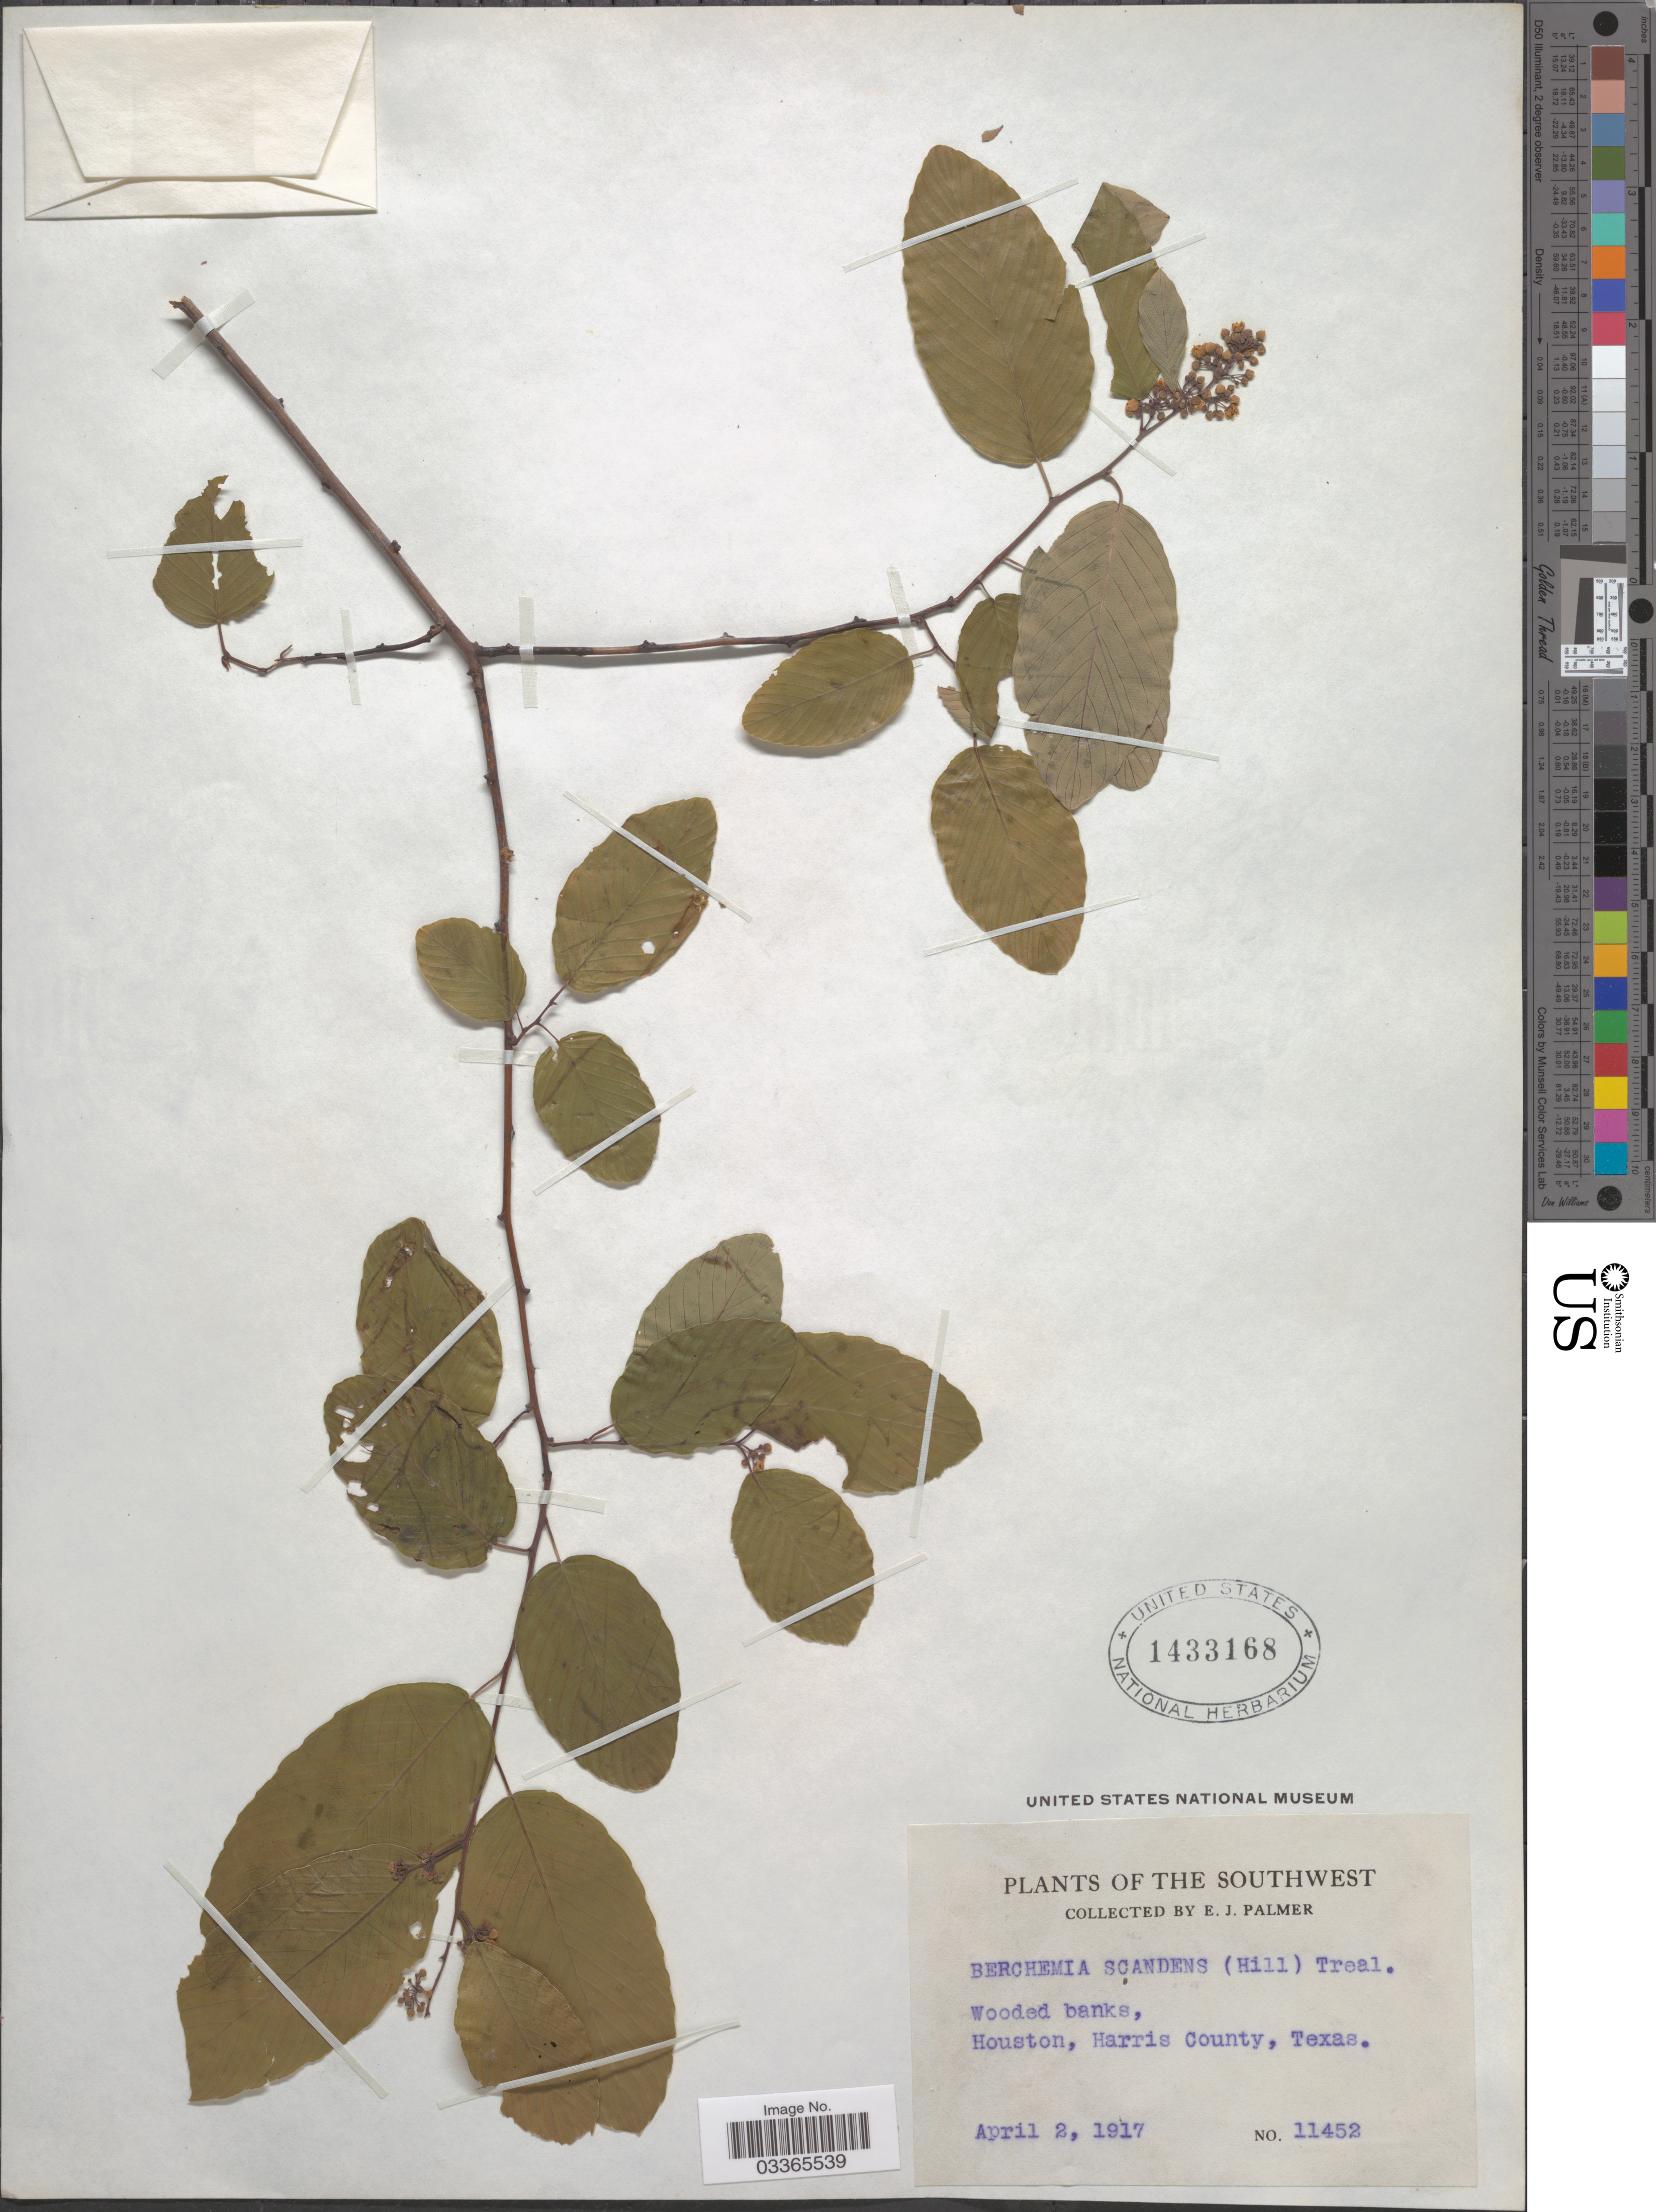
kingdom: Plantae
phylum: Tracheophyta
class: Magnoliopsida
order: Rosales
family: Rhamnaceae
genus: Berchemia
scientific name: Berchemia scandens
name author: (Hill) K. Koch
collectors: E. J. Palmer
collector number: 11452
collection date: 1917-04-02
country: United States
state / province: Texas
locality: The Southwest, Houston, Harris County.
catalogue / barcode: US 1433168